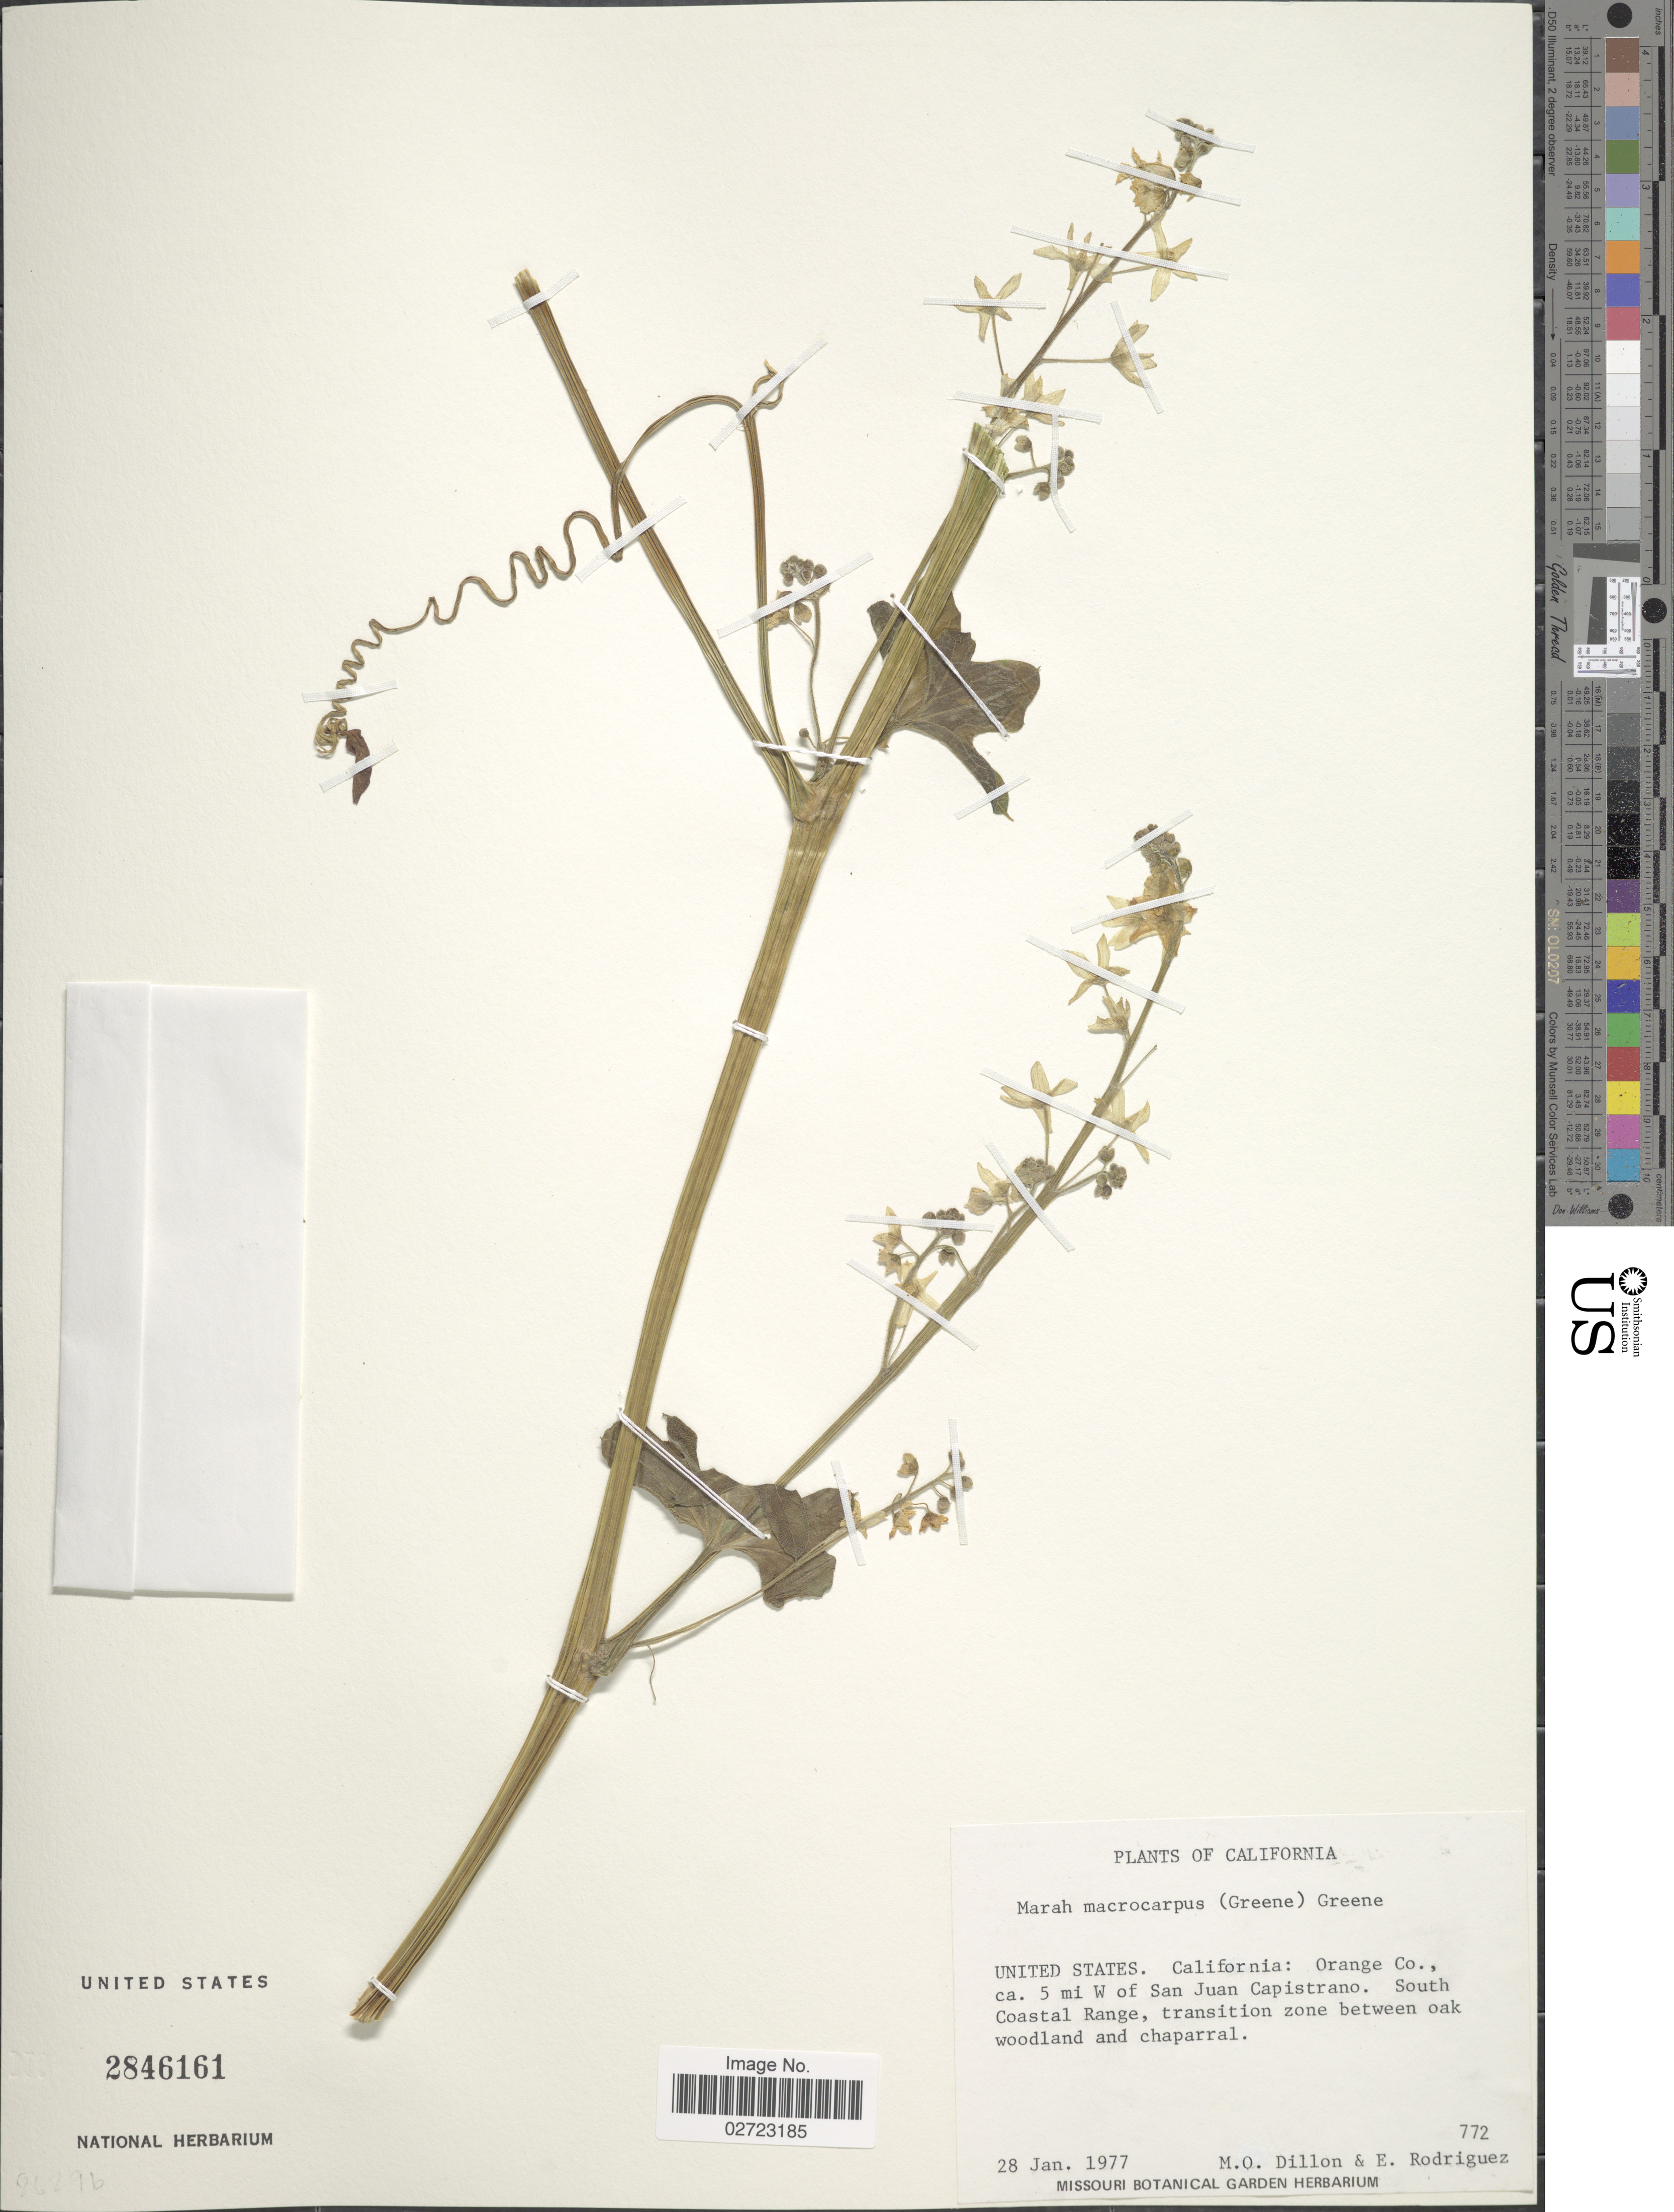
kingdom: Plantae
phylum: Tracheophyta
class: Magnoliopsida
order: Cucurbitales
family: Cucurbitaceae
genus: Marah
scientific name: Marah macrocarpa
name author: (Greene) Greene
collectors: M. O. Dillon & E. Rodriguez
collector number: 772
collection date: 1977-01-28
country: United States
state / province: California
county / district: Orange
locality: Orange Co., ca. 5 mi W of San Juan Capistrano, South Coastal Range, transition zone between oak woodland and chaparral.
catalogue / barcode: US 2846161